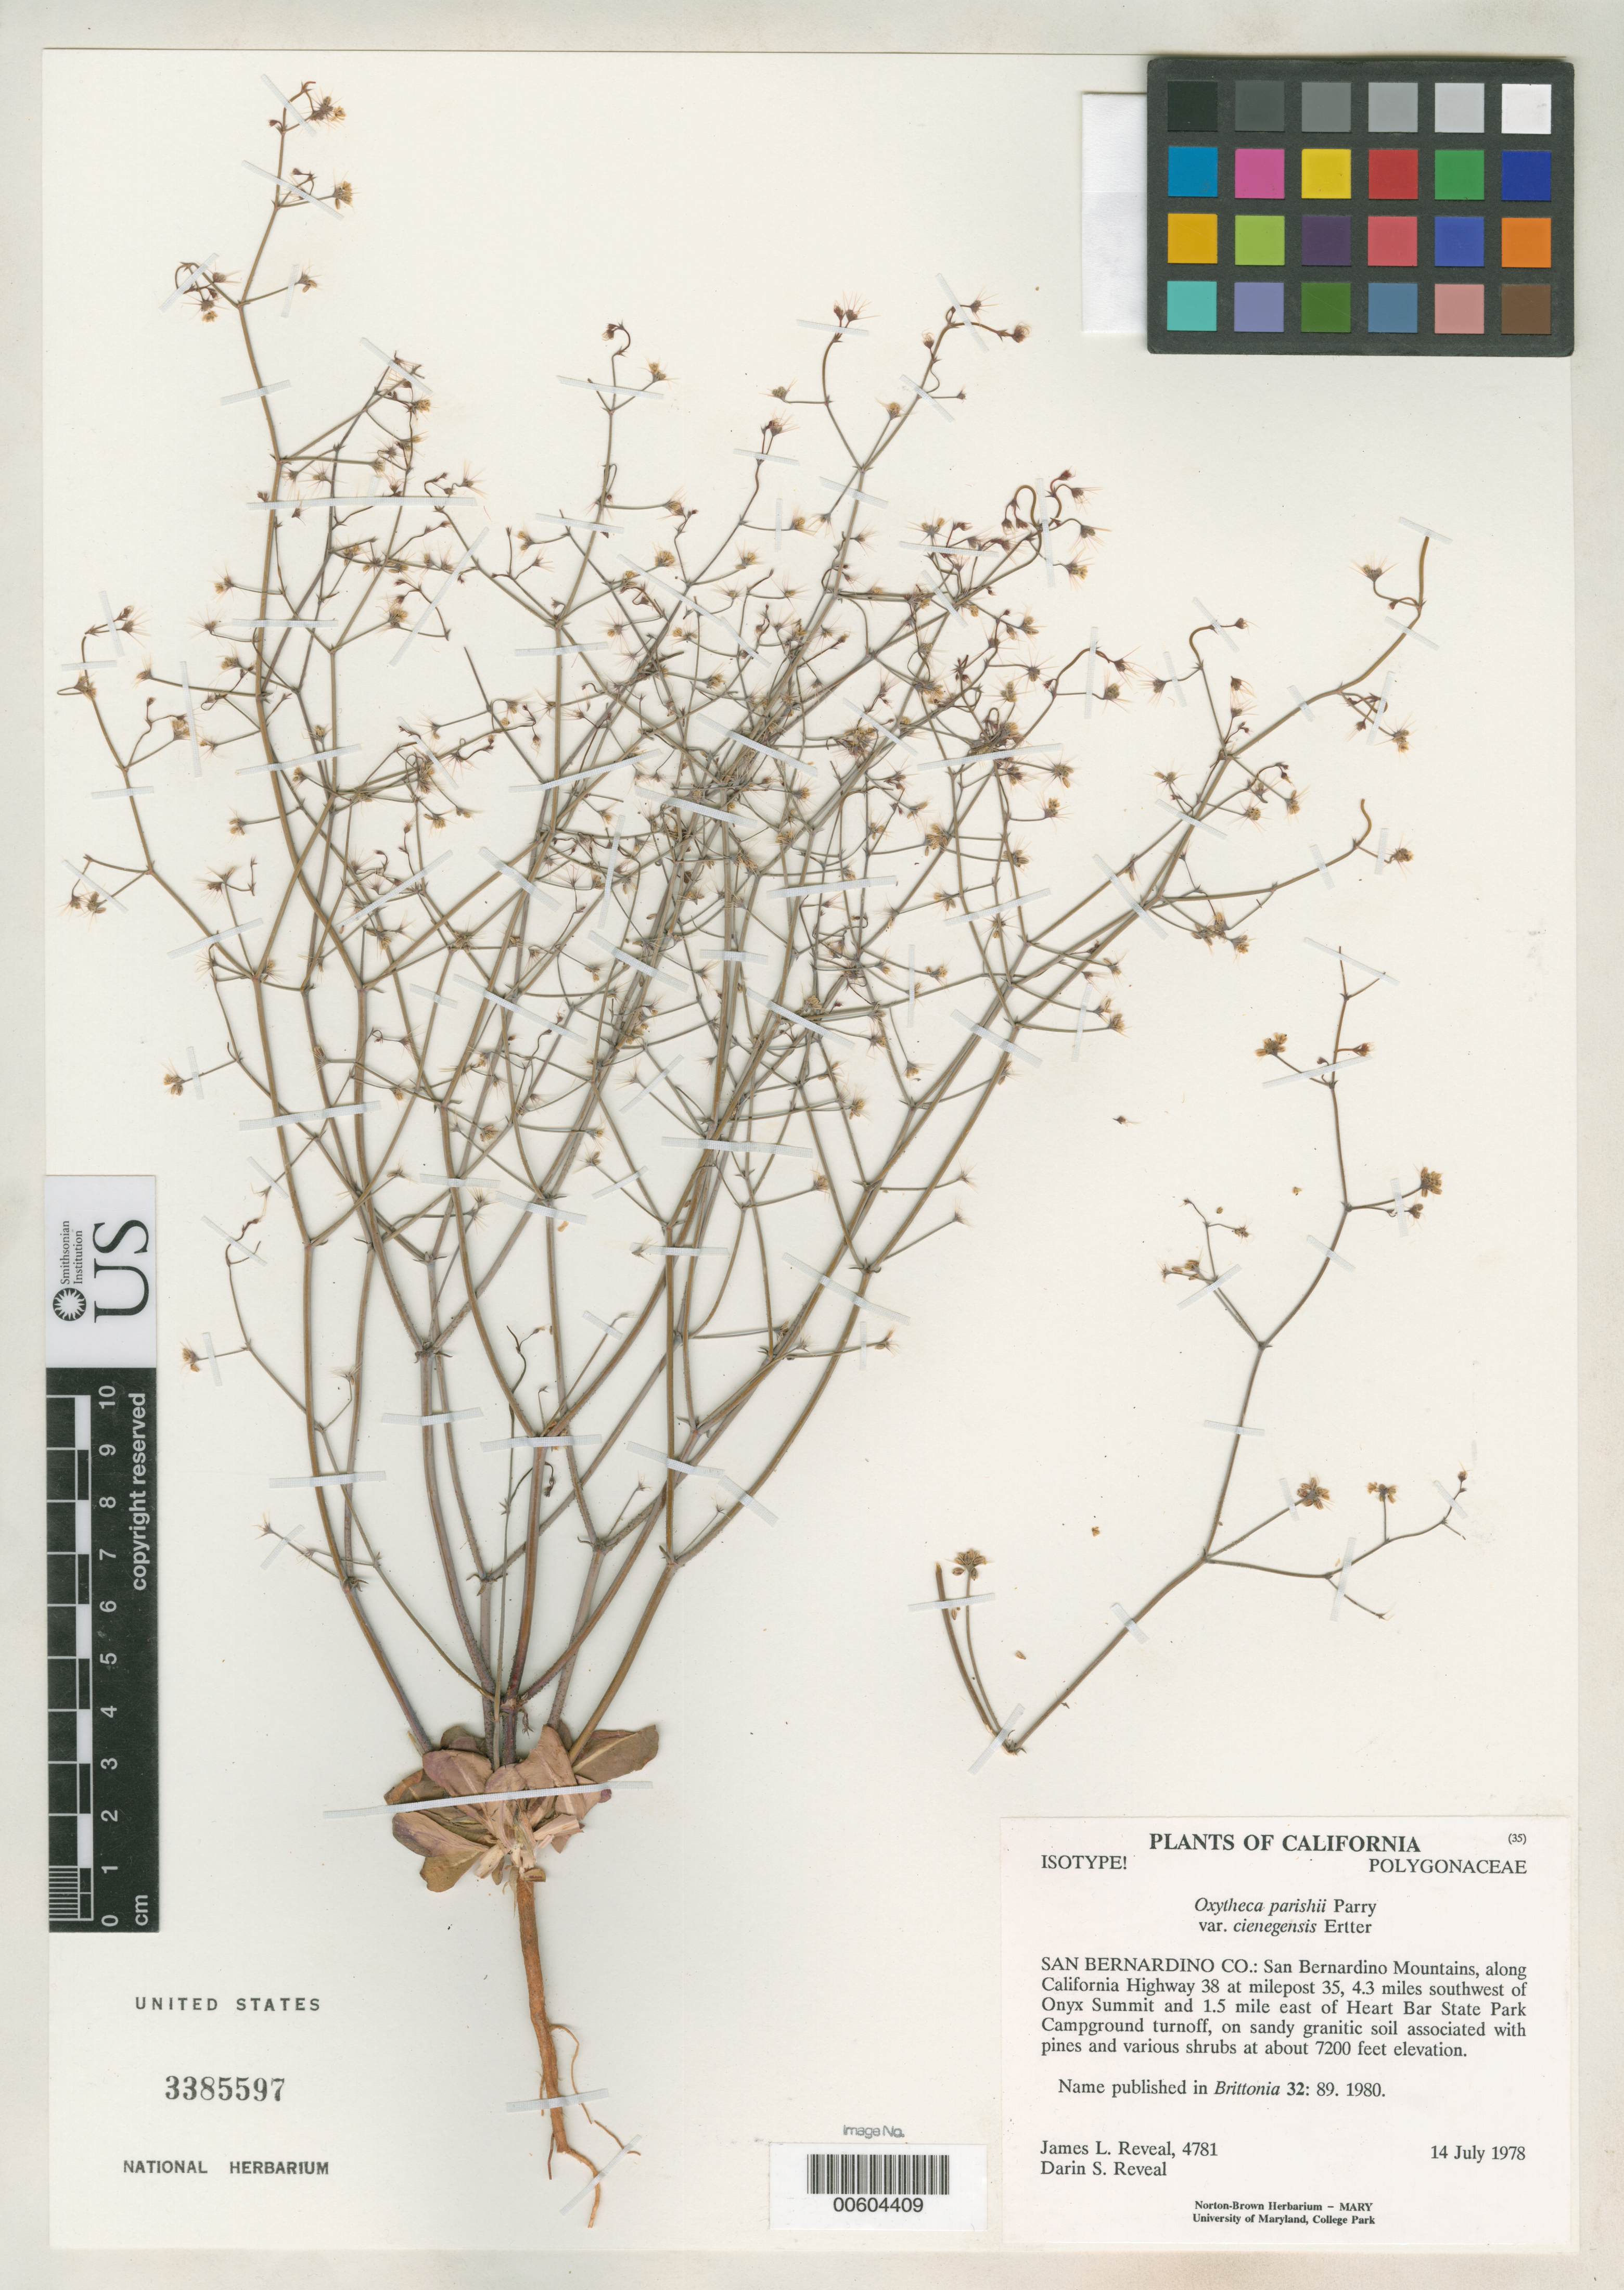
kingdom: Plantae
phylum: Tracheophyta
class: Magnoliopsida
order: Caryophyllales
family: Polygonaceae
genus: Oxytheca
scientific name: Oxytheca parishii var. cienegensis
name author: Ertter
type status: Isotype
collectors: J. L. Reveal & D. S. Reveal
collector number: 4781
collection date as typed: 14 Jul 1978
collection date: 1978-07-14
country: United States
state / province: California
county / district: San Bernardino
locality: San Bernardino Mtns, California Hwy 38 at mile post 35, 4.3 mi SW of Onyx Summit & 1.5 mi E of Heart Bar State Park Campground.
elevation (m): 2195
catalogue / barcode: US 3385597